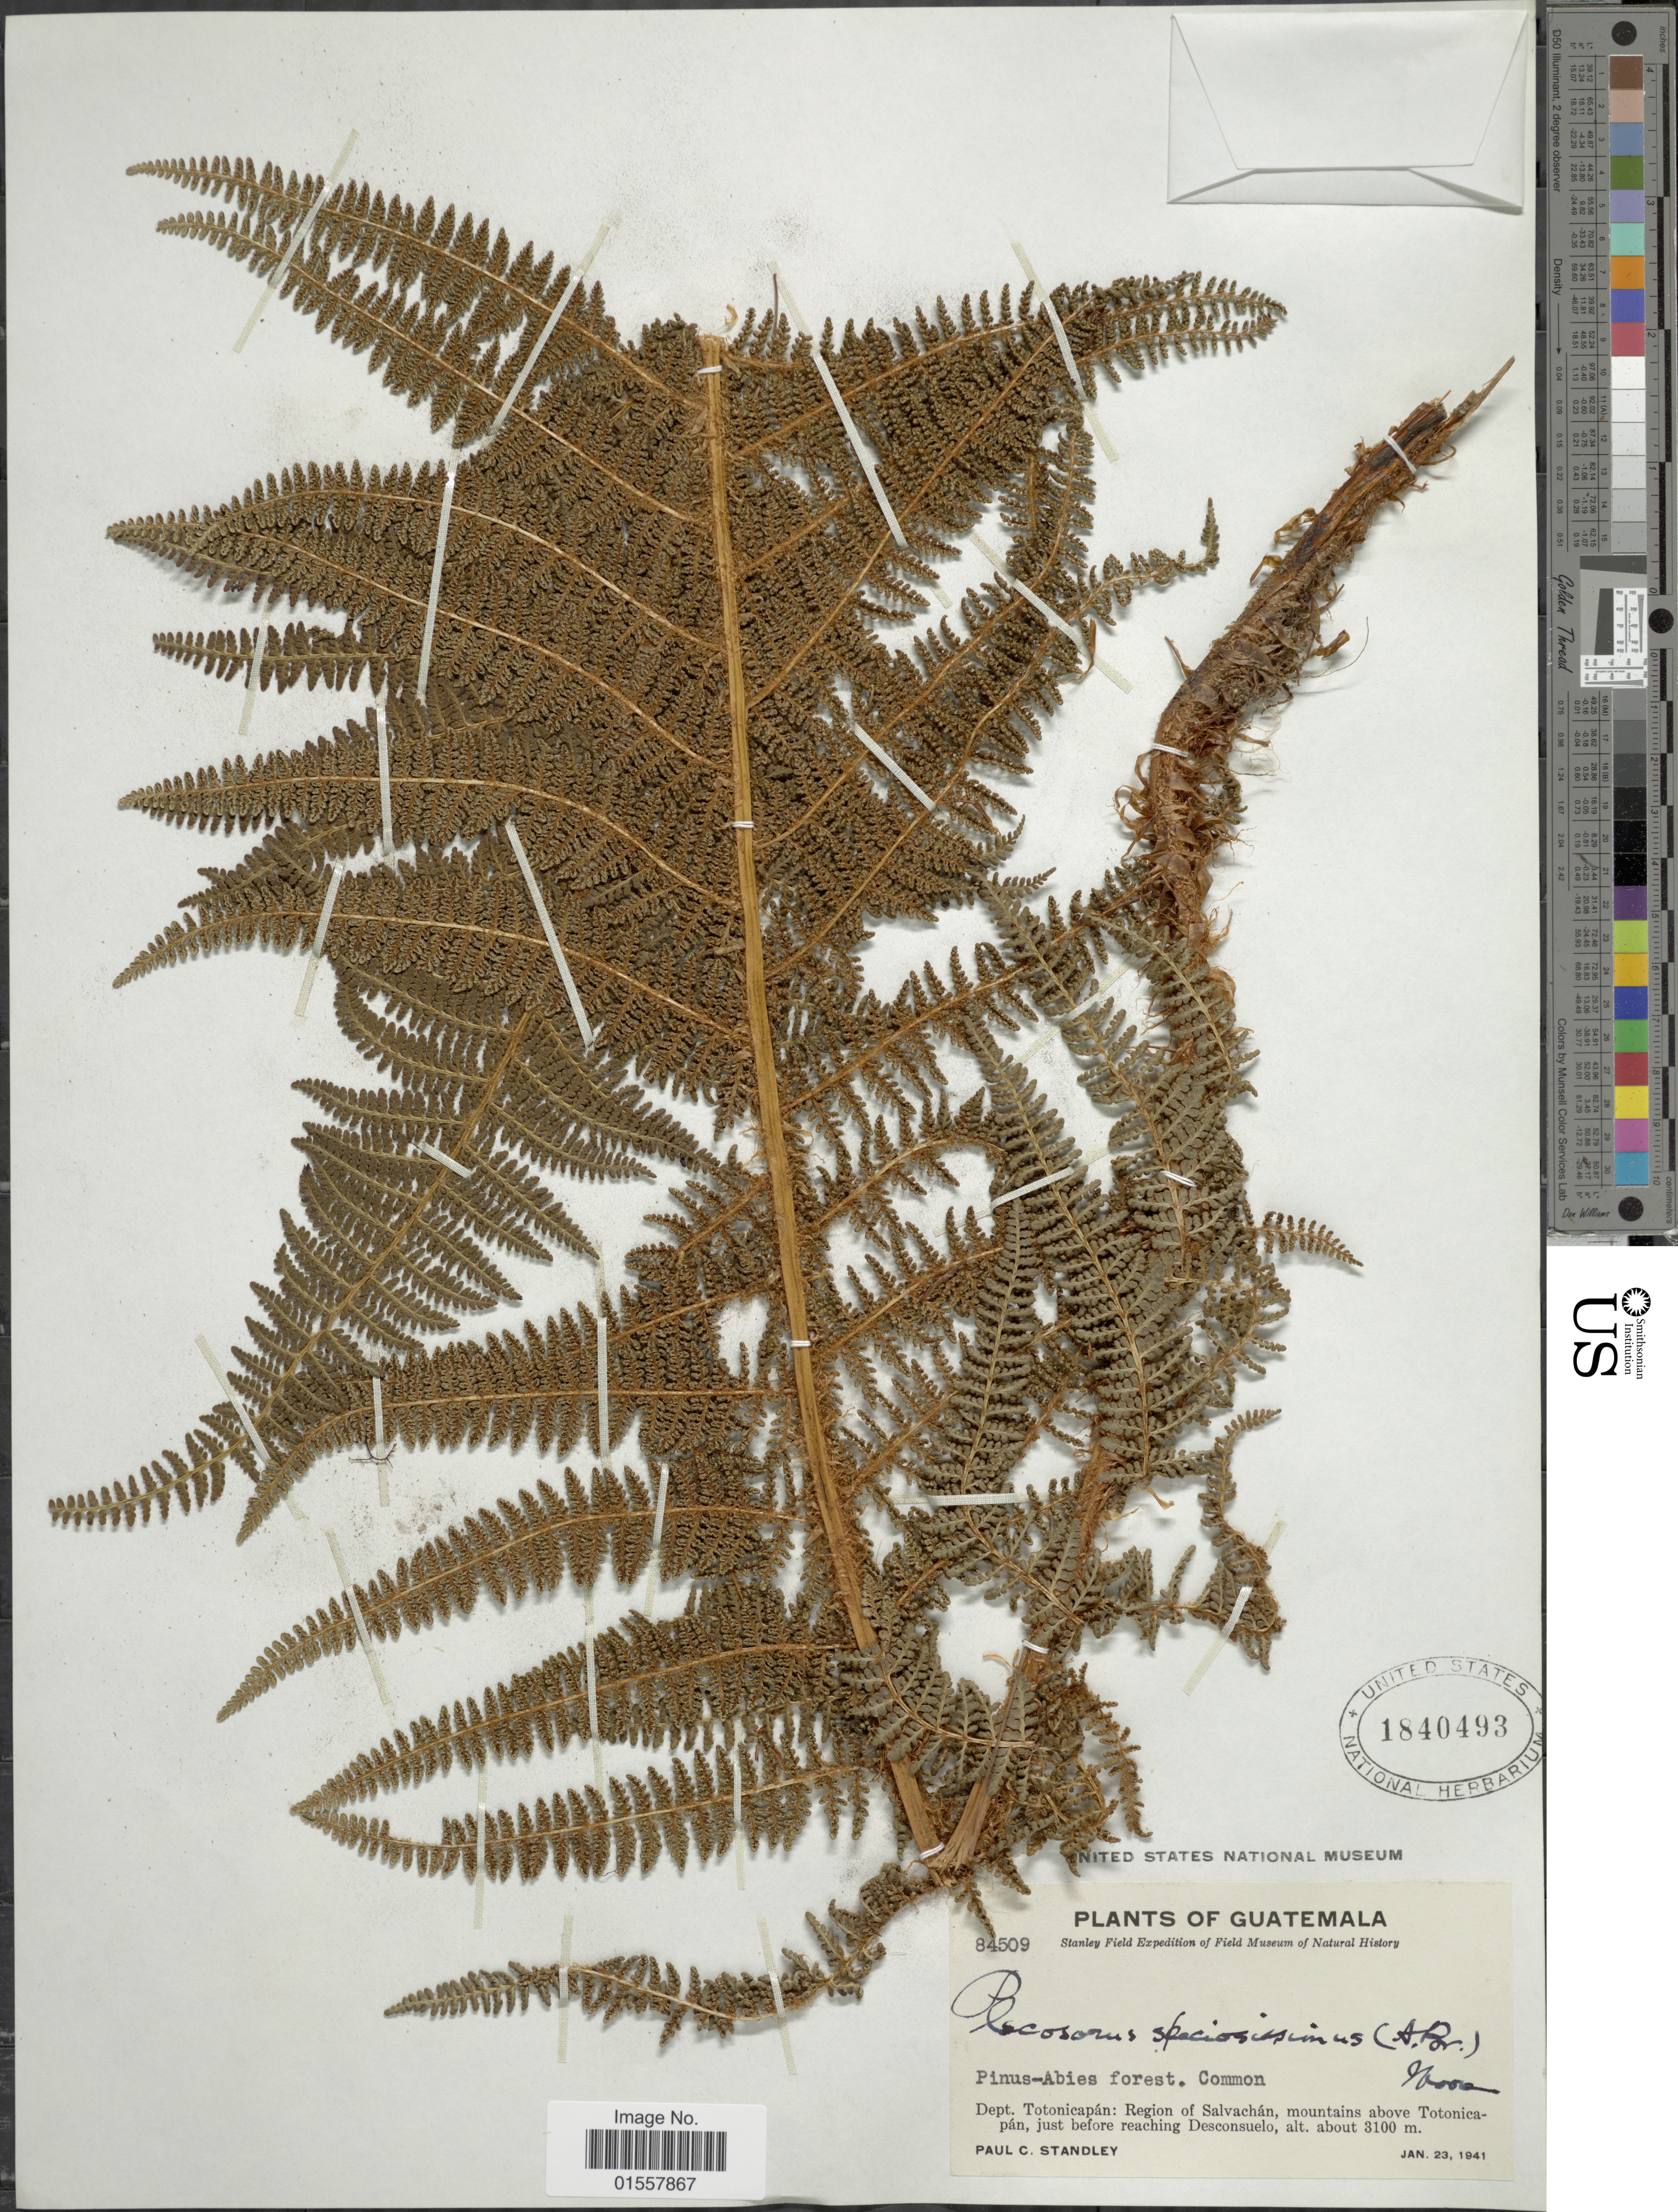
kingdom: Plantae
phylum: Tracheophyta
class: Polypodiopsida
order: Polypodiales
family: Dryopteridaceae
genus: Polystichum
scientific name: Polystichum speciosissimum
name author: (A. Braun ex Kunze) Copel.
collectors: P. C. Standley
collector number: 84509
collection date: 1941-01-23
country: Guatemala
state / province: Totonicapan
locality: Dept. Totonicapan: Region of Salvachan, mountains above Totonicapan, just before reaching Desconsuelo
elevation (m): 3100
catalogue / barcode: US 1840493